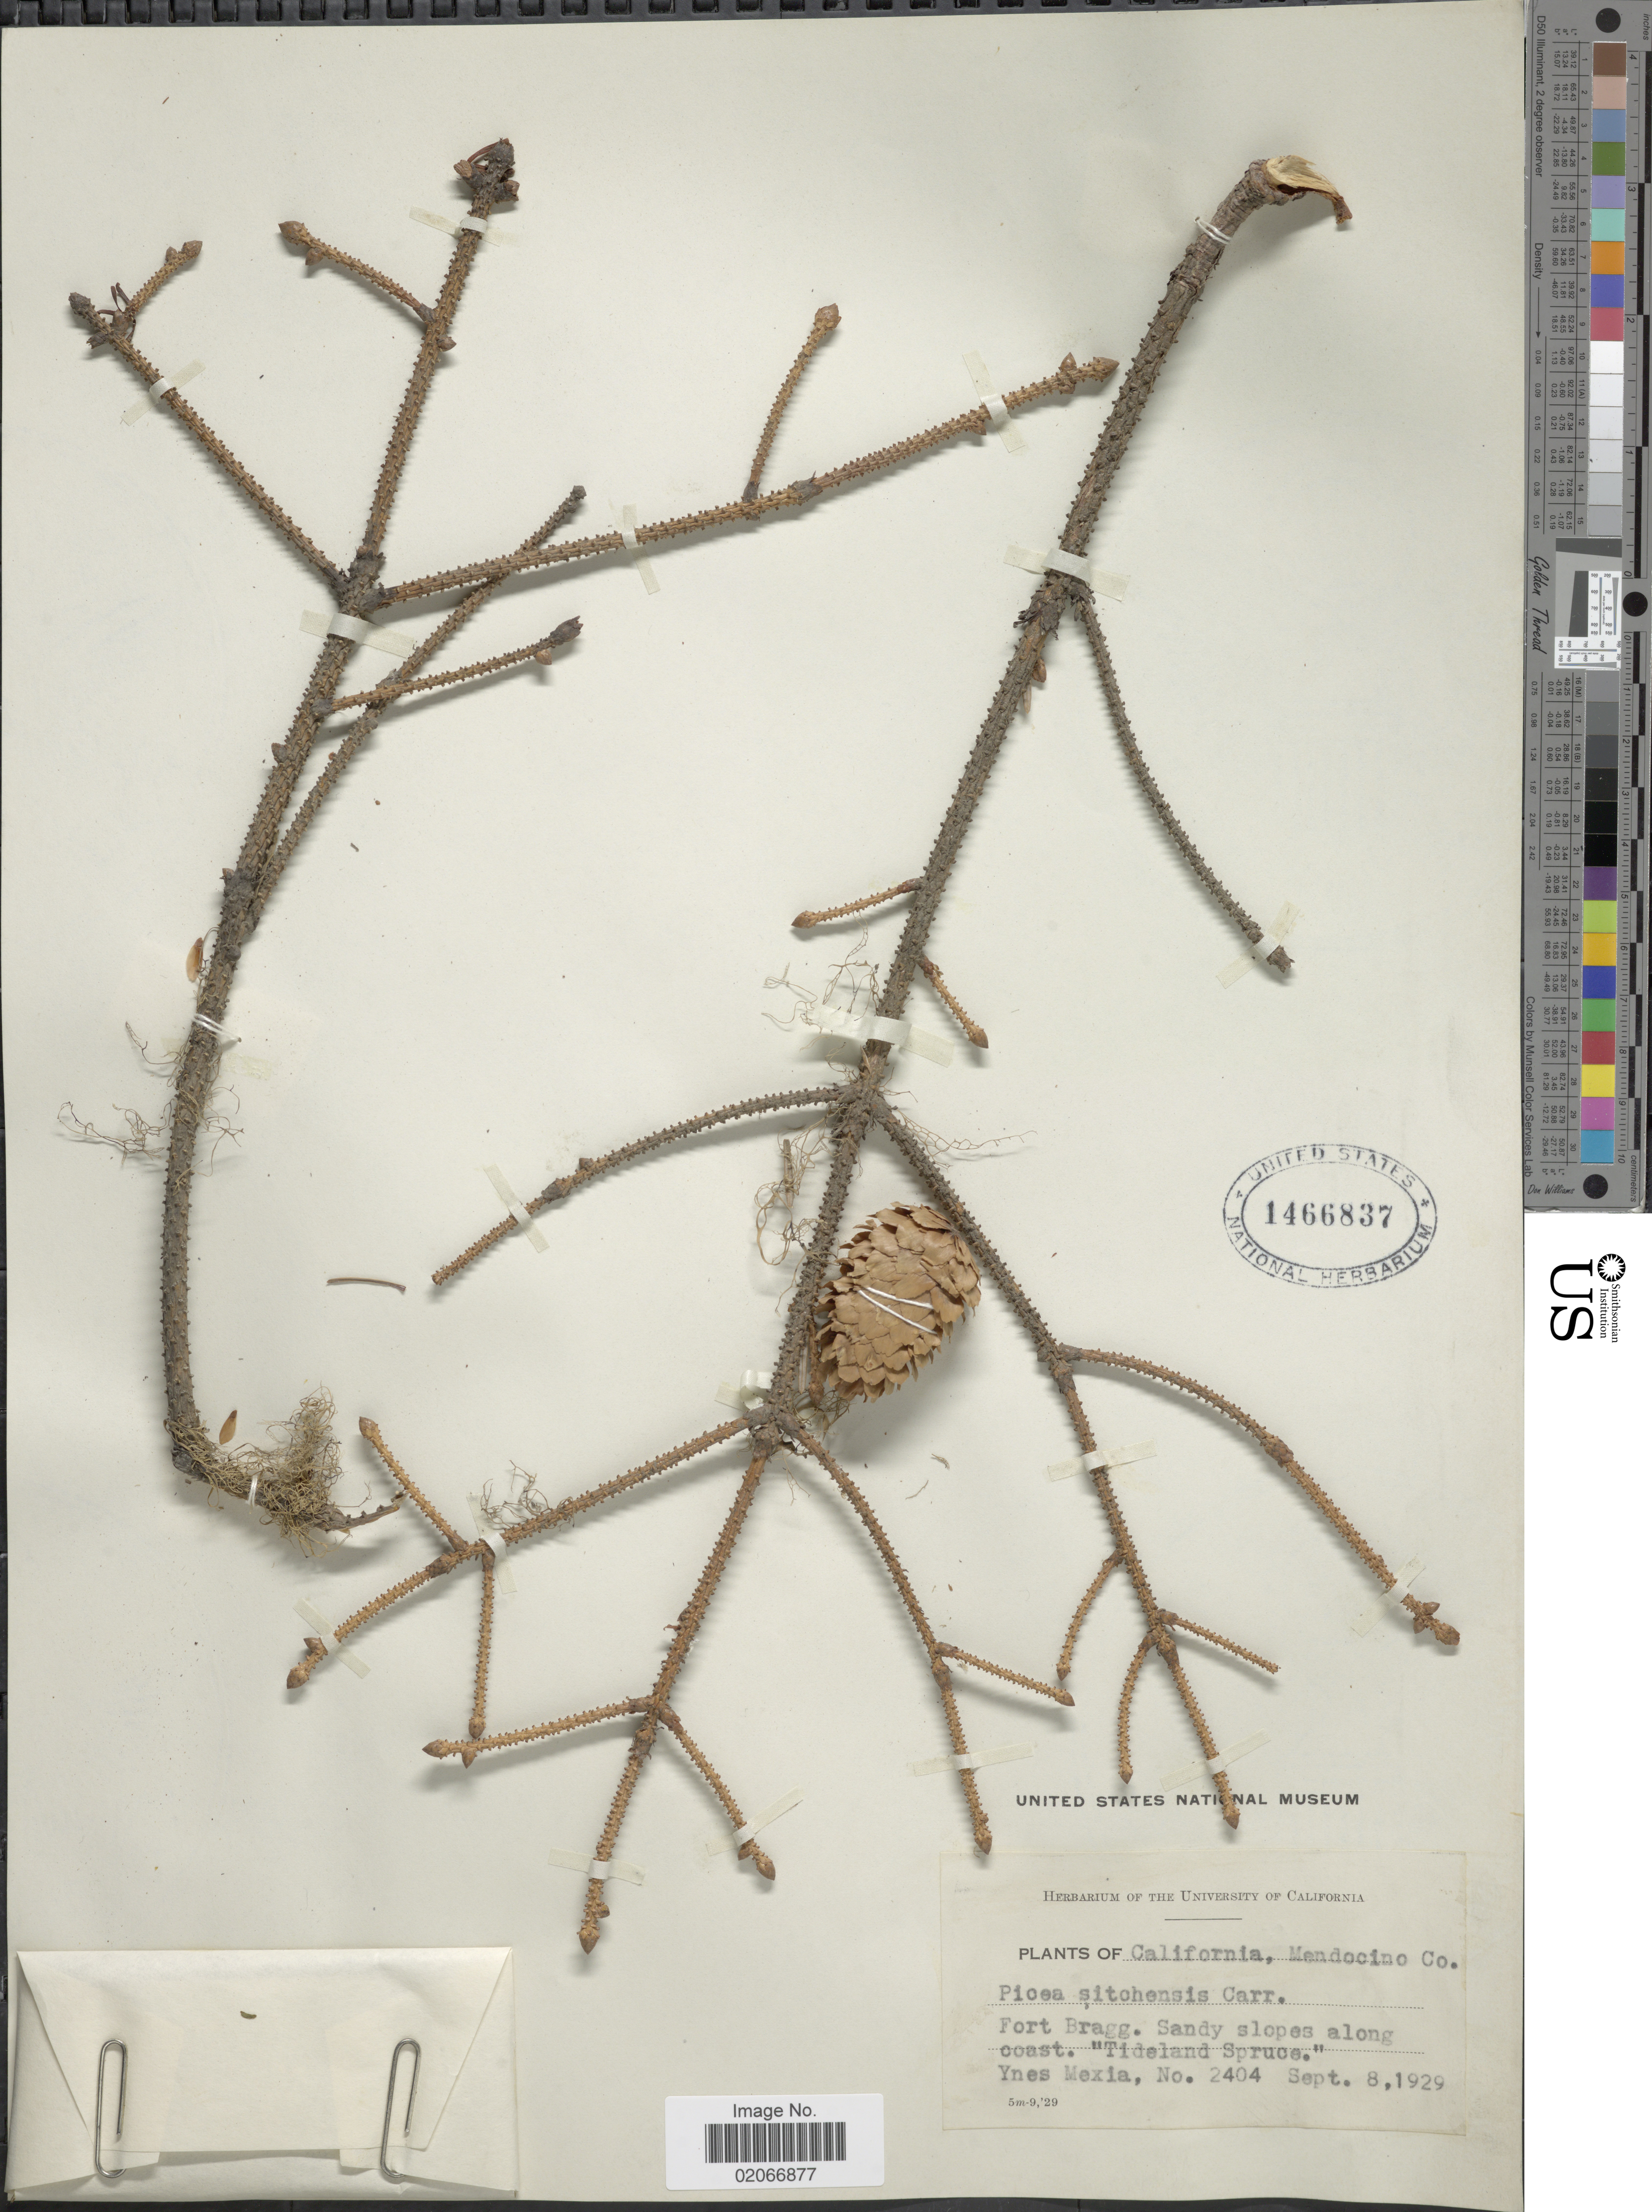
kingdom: Plantae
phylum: Tracheophyta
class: Pinopsida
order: Pinales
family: Pinaceae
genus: Picea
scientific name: Picea sitchensis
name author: (Bong.) Carrière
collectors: Y. Mexia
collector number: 2404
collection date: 1929-09-08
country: United States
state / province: California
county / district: Mendocino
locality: Mendocino Co. Fort Bragg.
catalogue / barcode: US 1466837